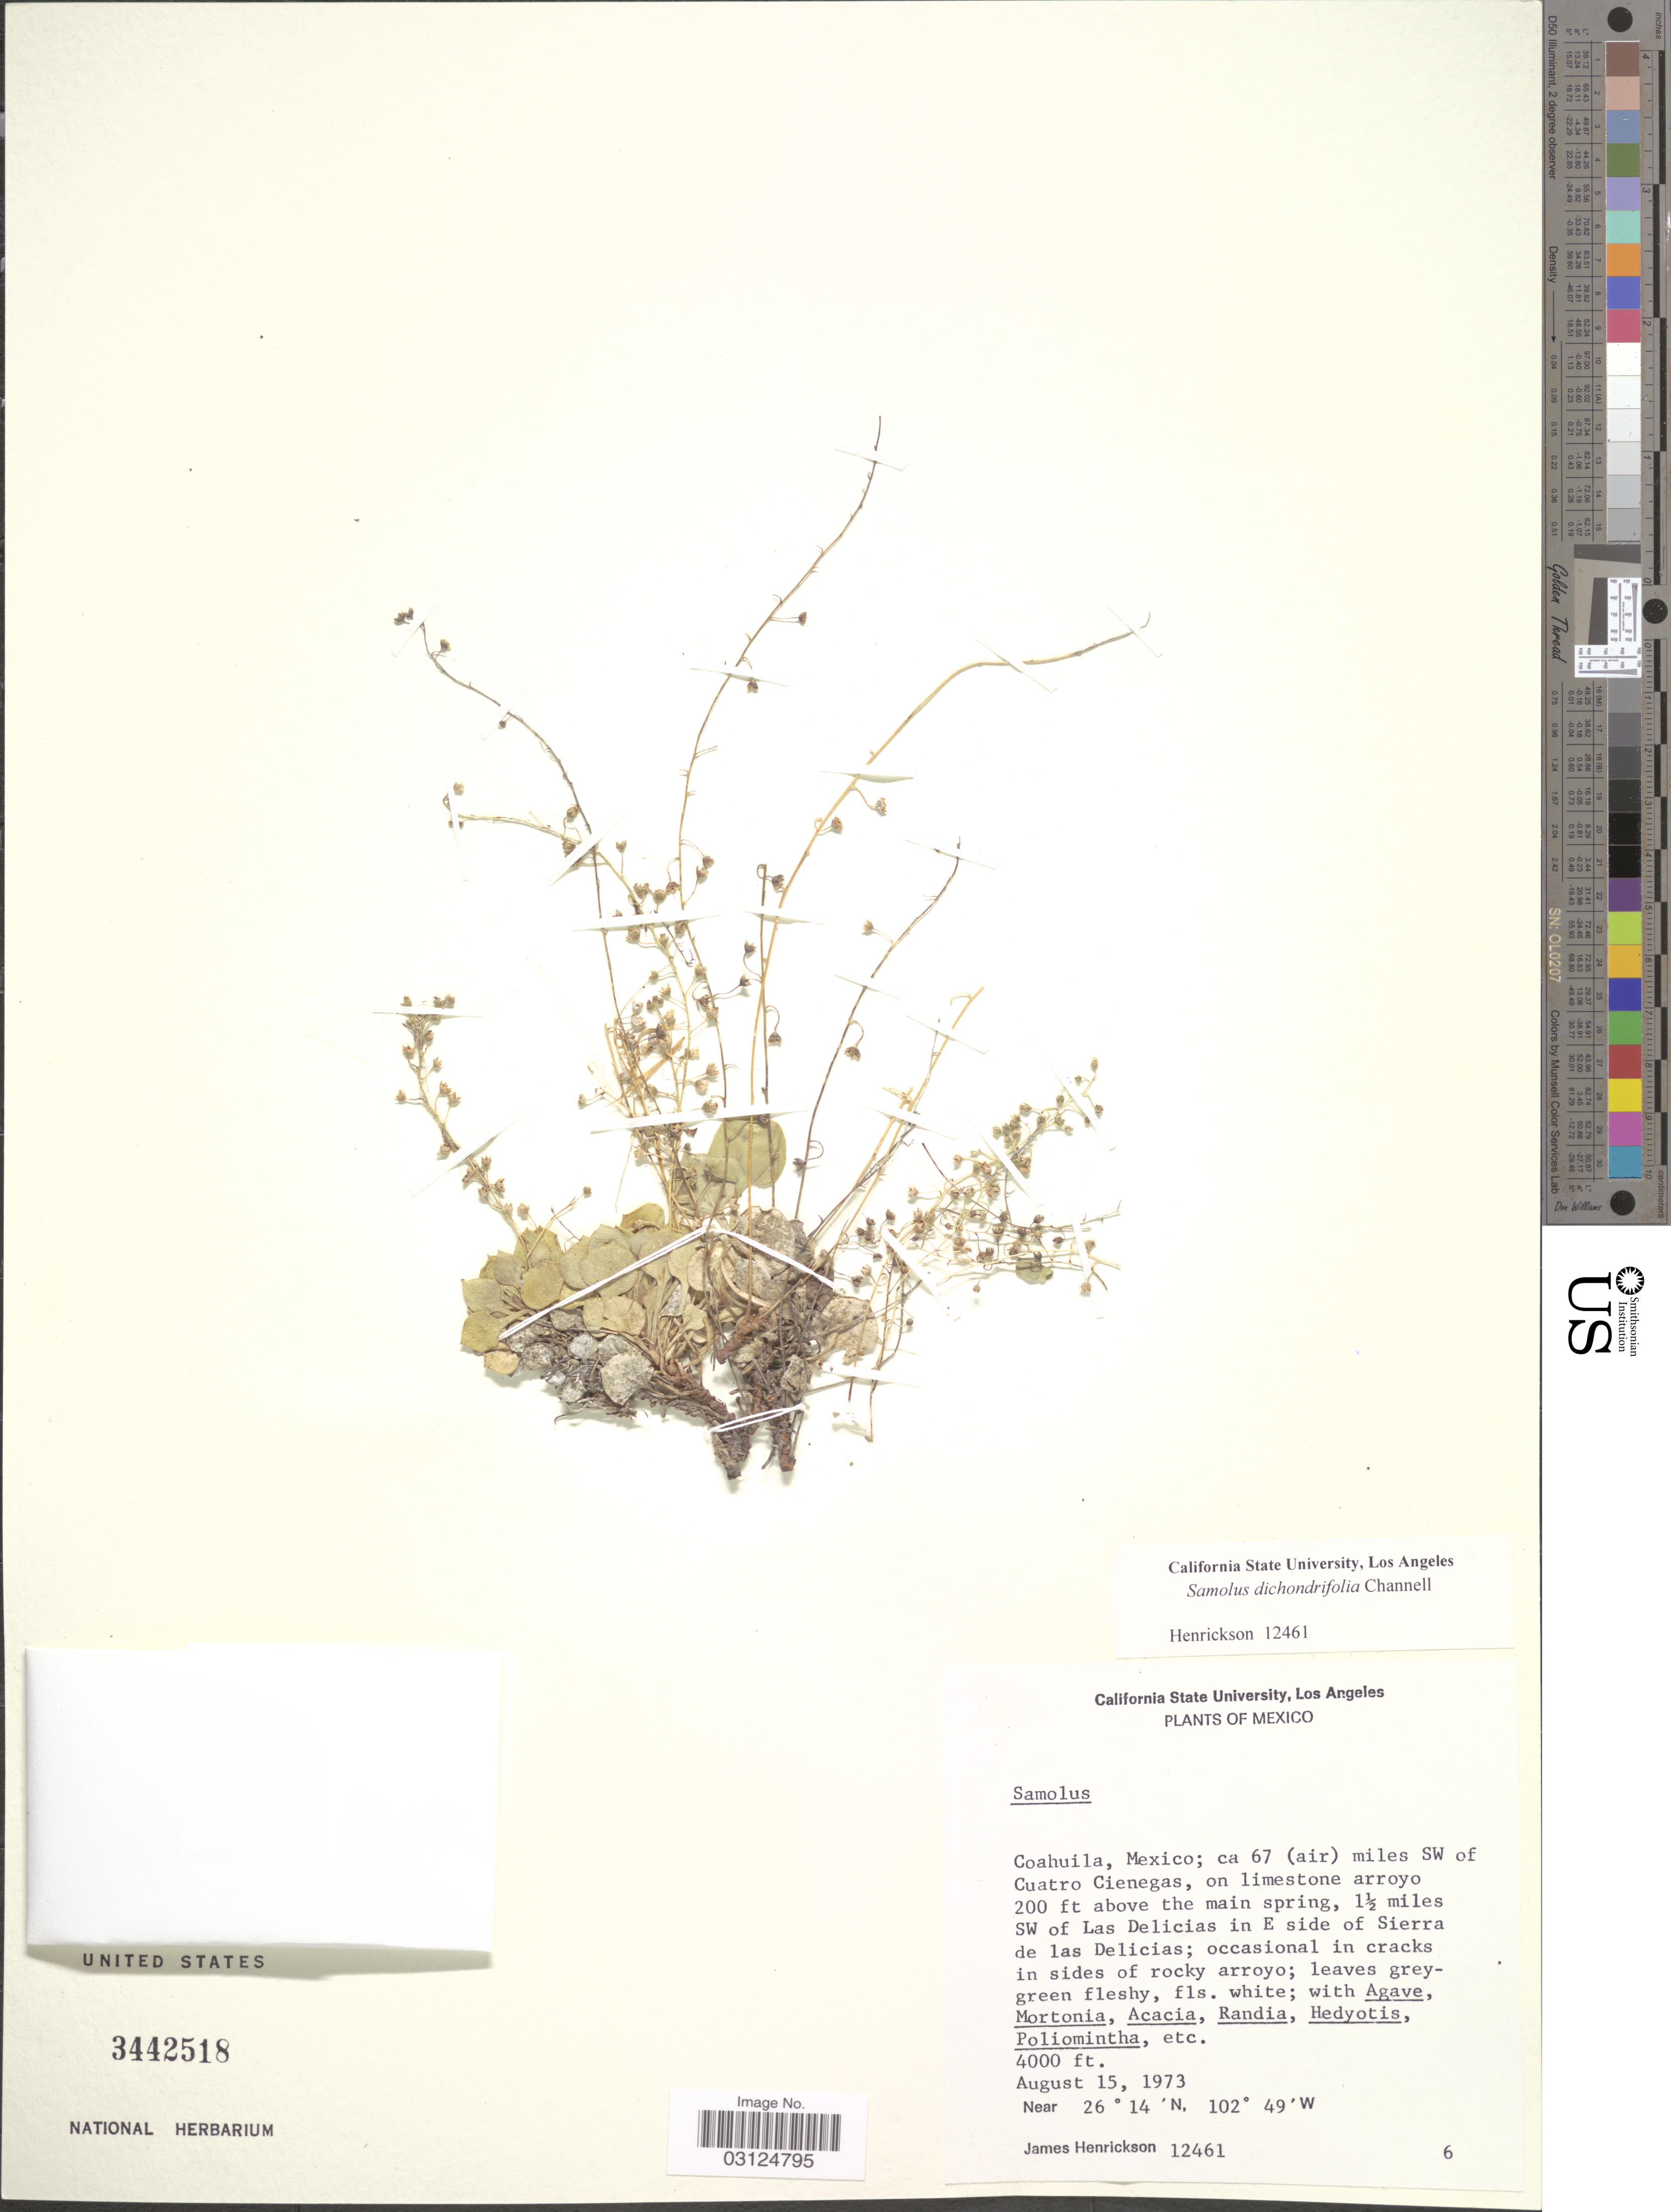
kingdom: Plantae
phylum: Tracheophyta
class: Magnoliopsida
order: Ericales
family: Primulaceae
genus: Samolus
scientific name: Samolus dichondrifolius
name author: Channell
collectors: J. S. Henrickson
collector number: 12461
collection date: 1973-08-15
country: Mexico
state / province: Coahuila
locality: Ca 67 (air) miles SW of Cuatro Cienegas, on limestone arroyo 200 ft above the main spring, 1½ miles SW of Las Delicias in E side of Sierra de las Delicias.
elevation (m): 1219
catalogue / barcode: US 3442518